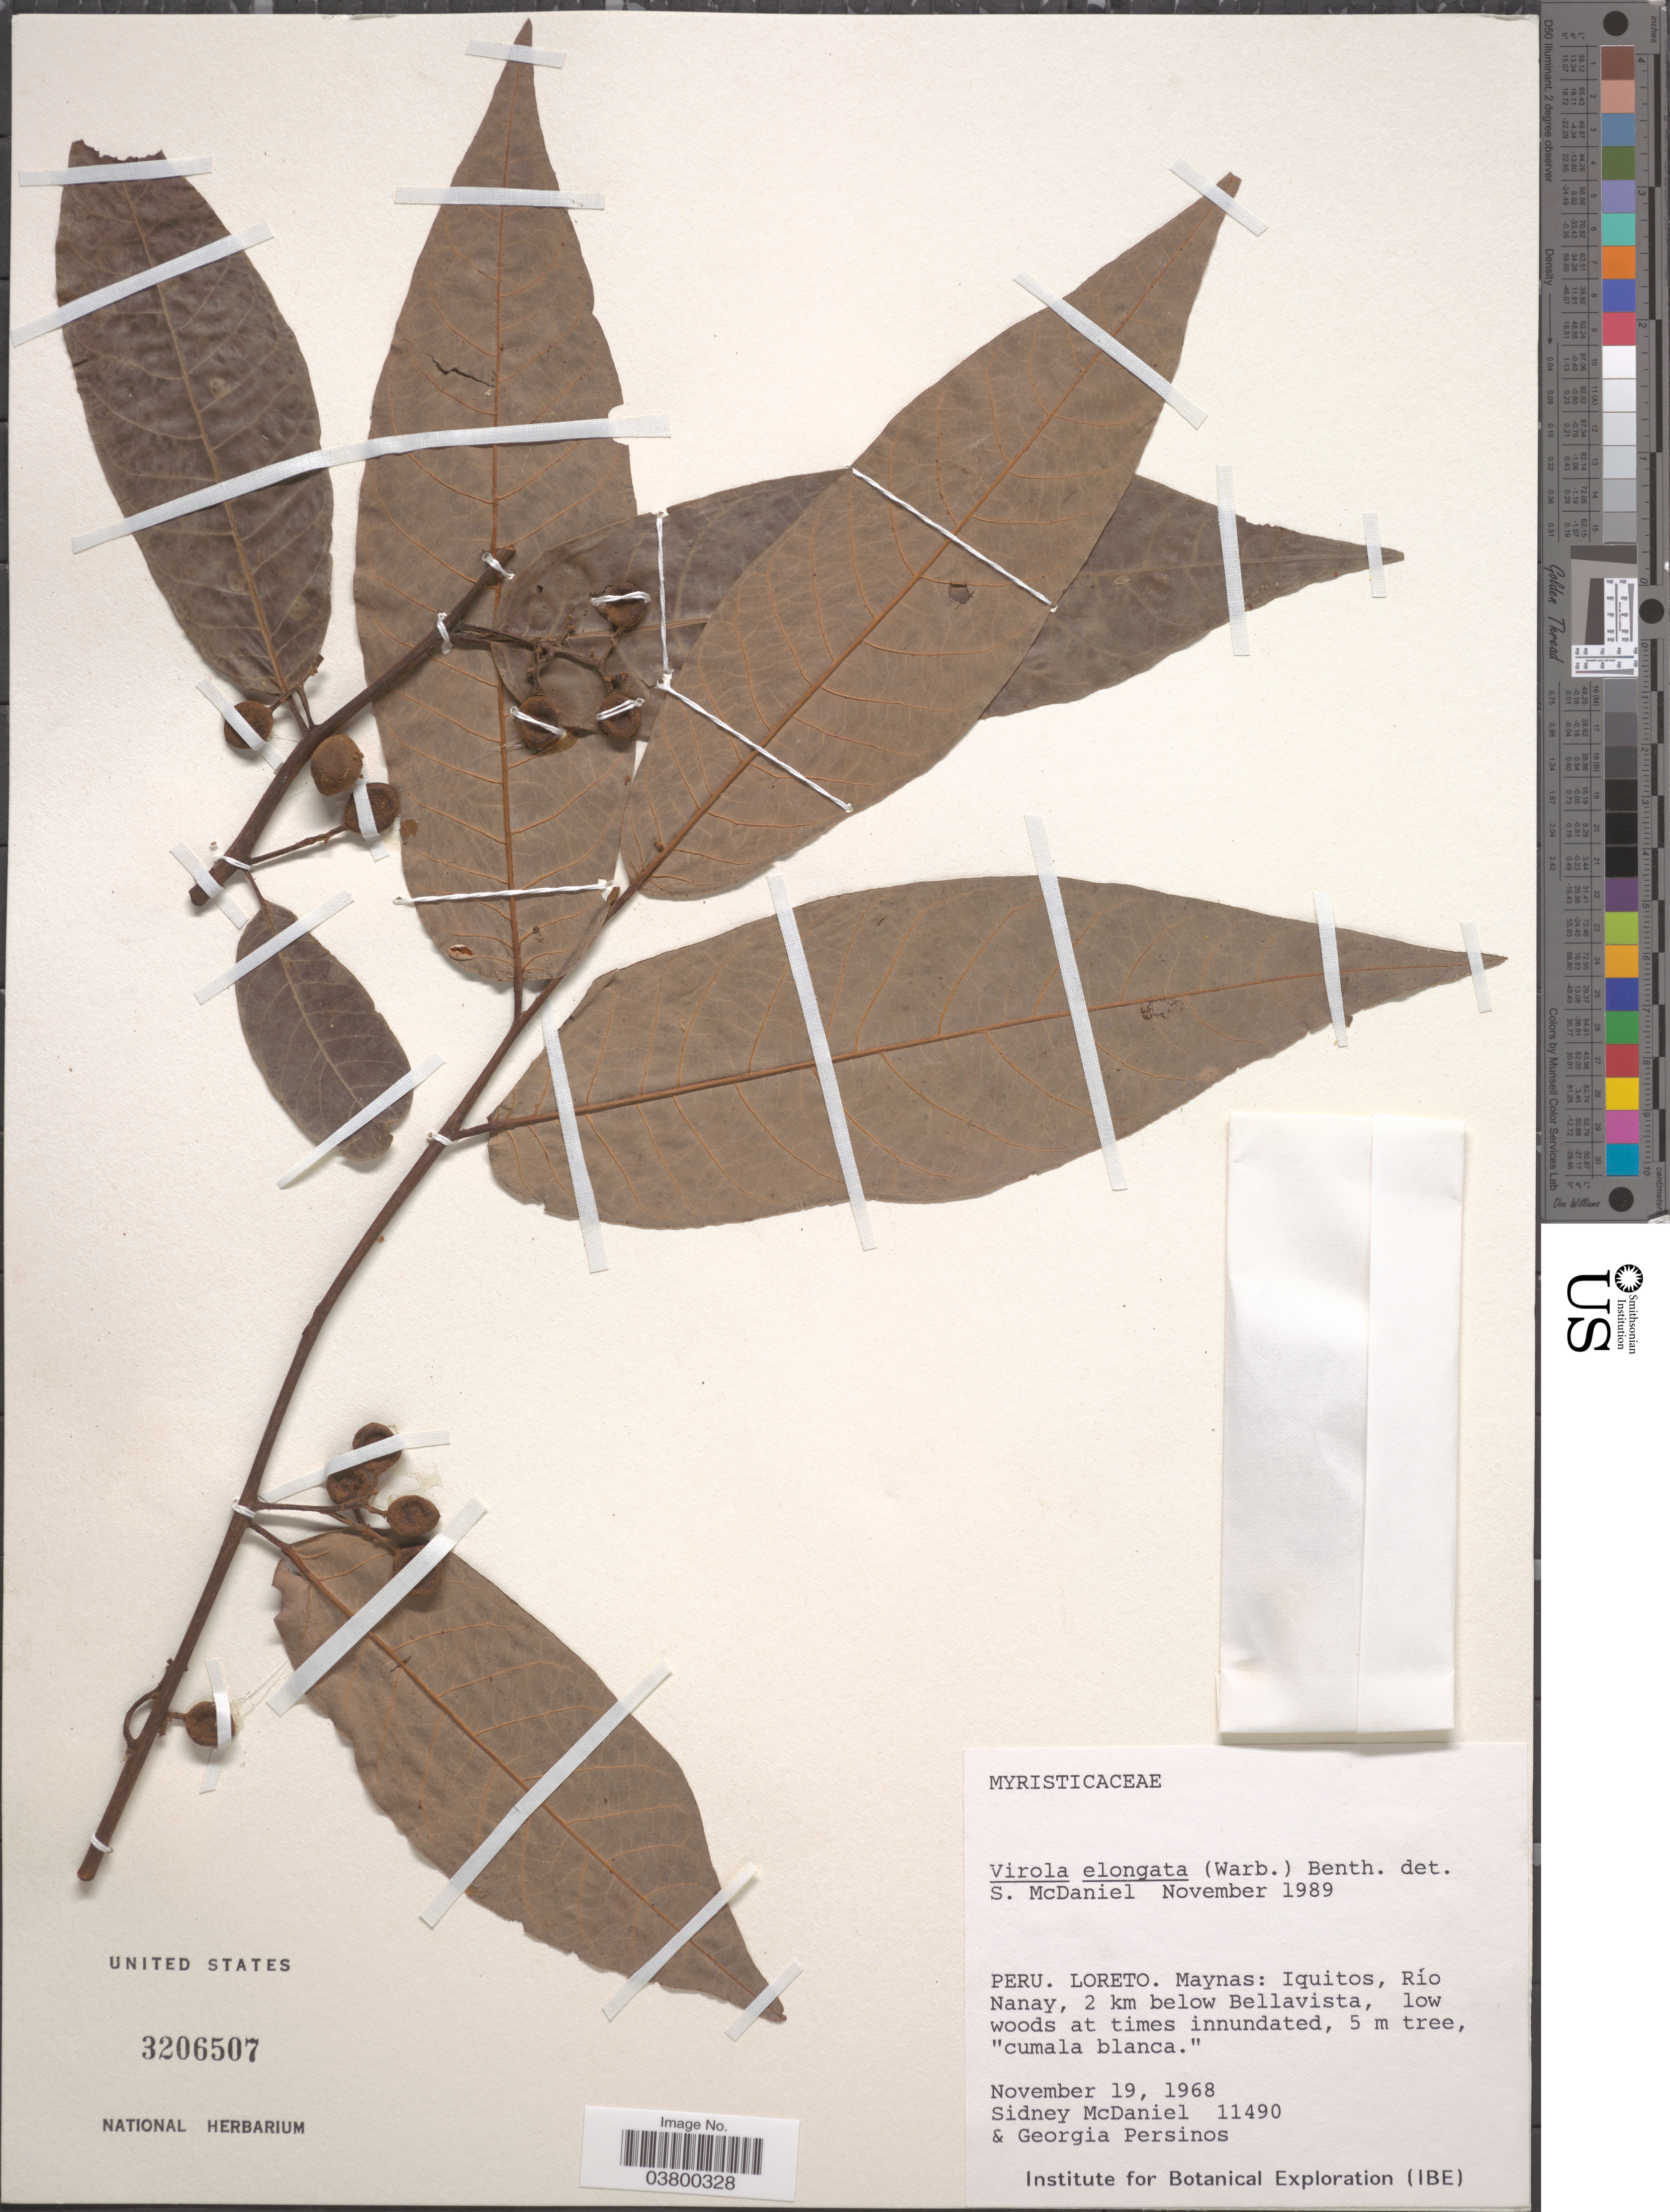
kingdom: Plantae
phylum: Tracheophyta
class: Magnoliopsida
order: Magnoliales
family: Myristicaceae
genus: Virola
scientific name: Virola elongata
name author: (Benth.) Warb.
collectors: S. McDaniel & G. Persinos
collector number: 11490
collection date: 1968-11-19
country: Peru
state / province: Loreto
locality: Maynas: Iquitos, Río Nanay, 2 km below Bellavista.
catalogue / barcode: US 3206507